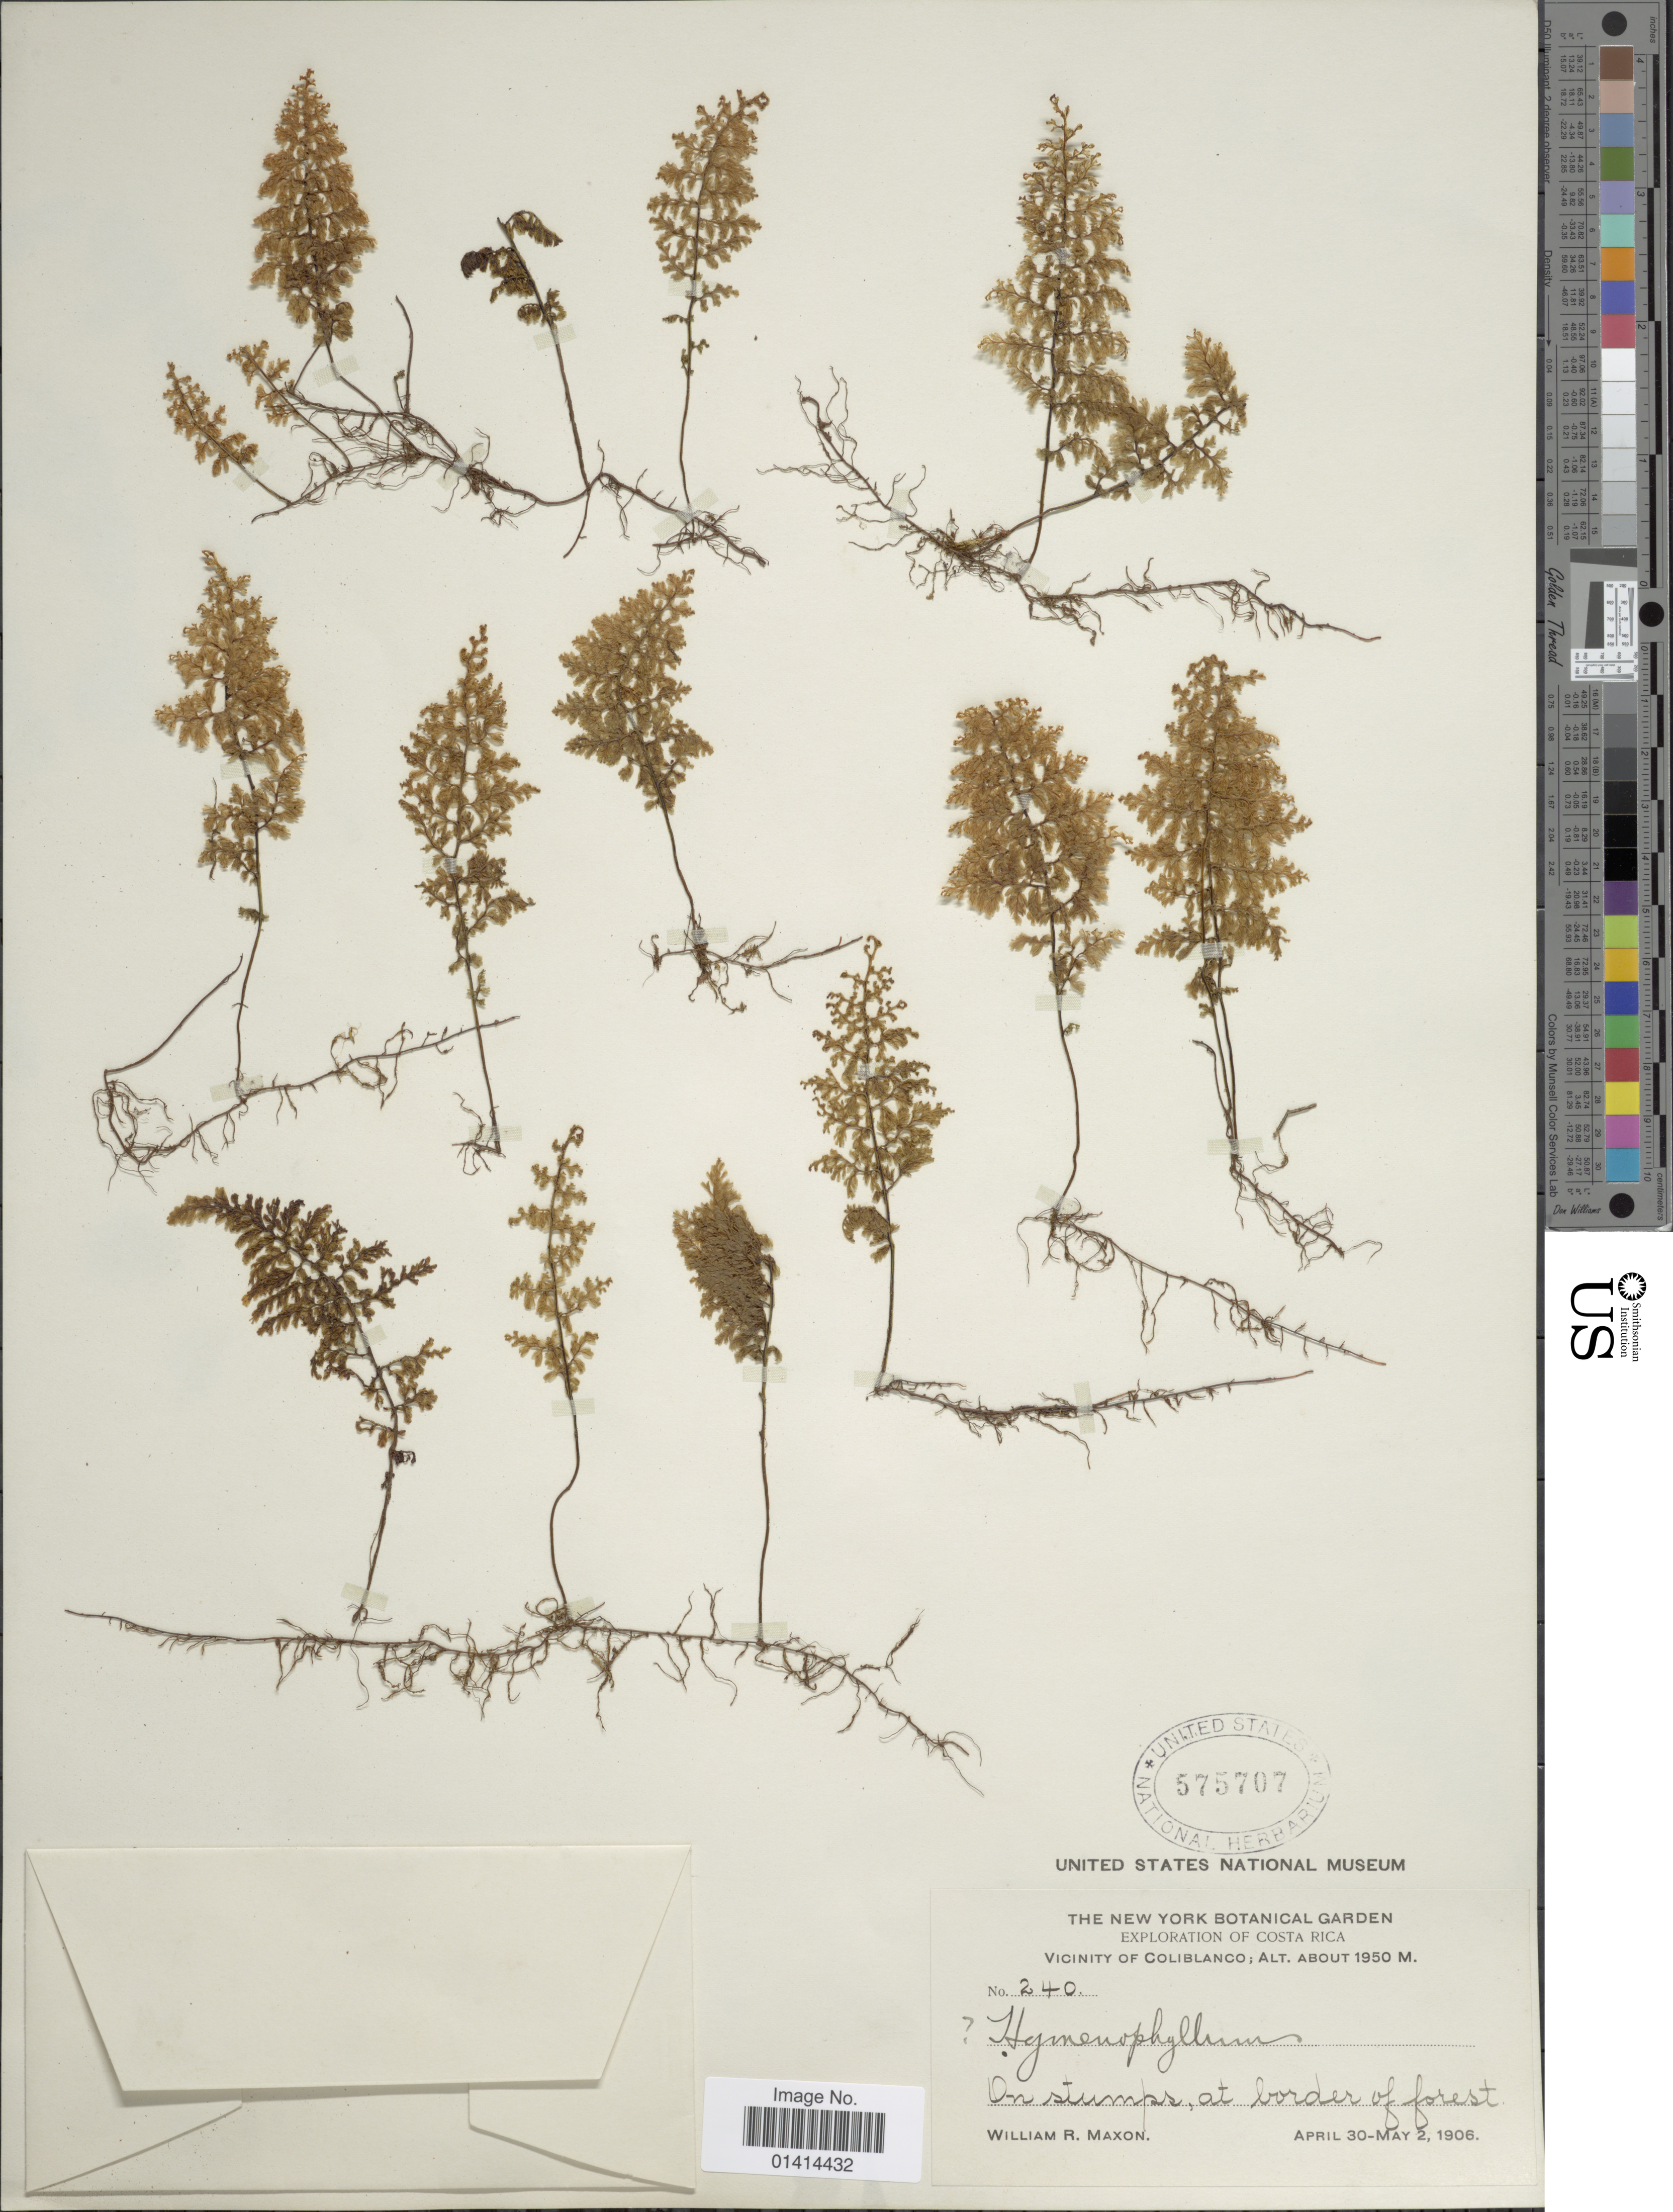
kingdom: Plantae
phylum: Tracheophyta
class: Polypodiopsida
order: Hymenophyllales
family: Hymenophyllaceae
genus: Hymenophyllum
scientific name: Hymenophyllum myriocarpum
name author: Hook.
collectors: W. R. Maxon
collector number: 240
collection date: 1906-04-30/1906-05-02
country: Costa Rica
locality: Vicinity of Coliblanco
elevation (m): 1950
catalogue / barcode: US 575707